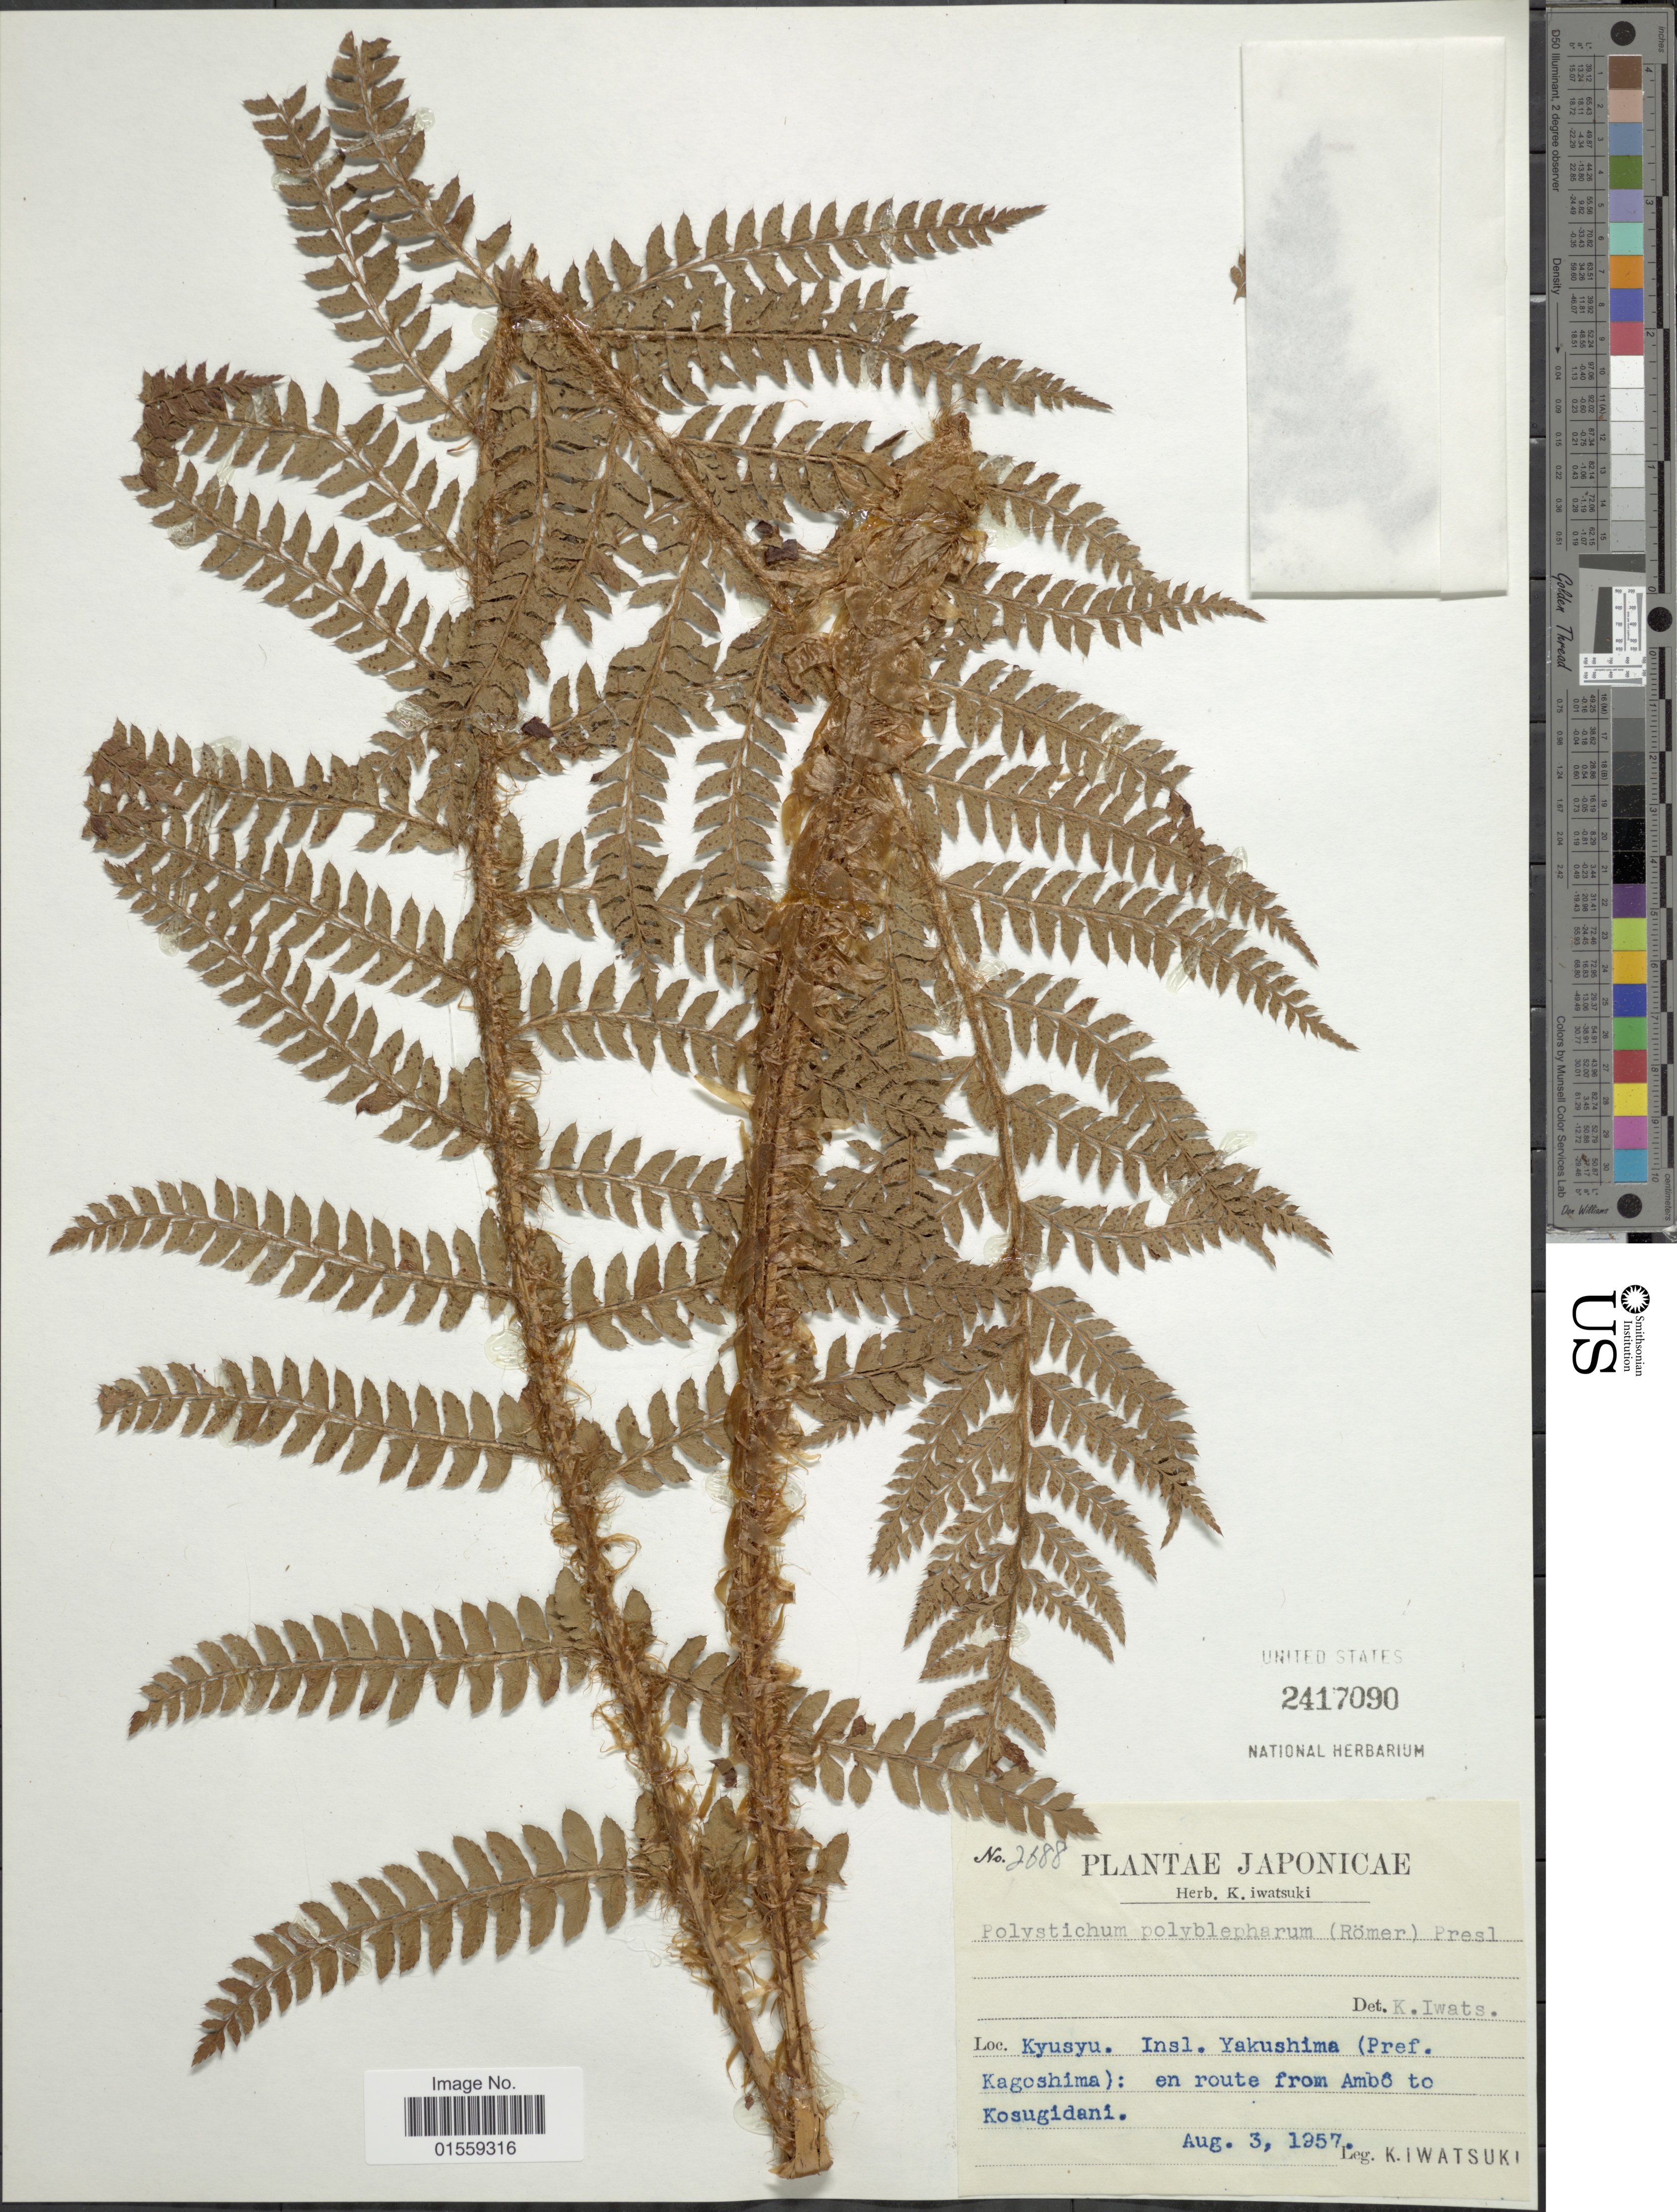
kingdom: Plantae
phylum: Tracheophyta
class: Polypodiopsida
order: Polypodiales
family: Dryopteridaceae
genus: Polystichum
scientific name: Polystichum polyblepharum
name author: (Roemer ex Kunze) C. Presl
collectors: K. Iwatsuki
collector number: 2688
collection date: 1957-08-03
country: Japan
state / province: Kagosima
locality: Japonicae, Kyusyu. Insl. Yakushima (Pref. Kagoshima) : en route from Ambo to Kasugidani.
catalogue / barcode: US 2417090